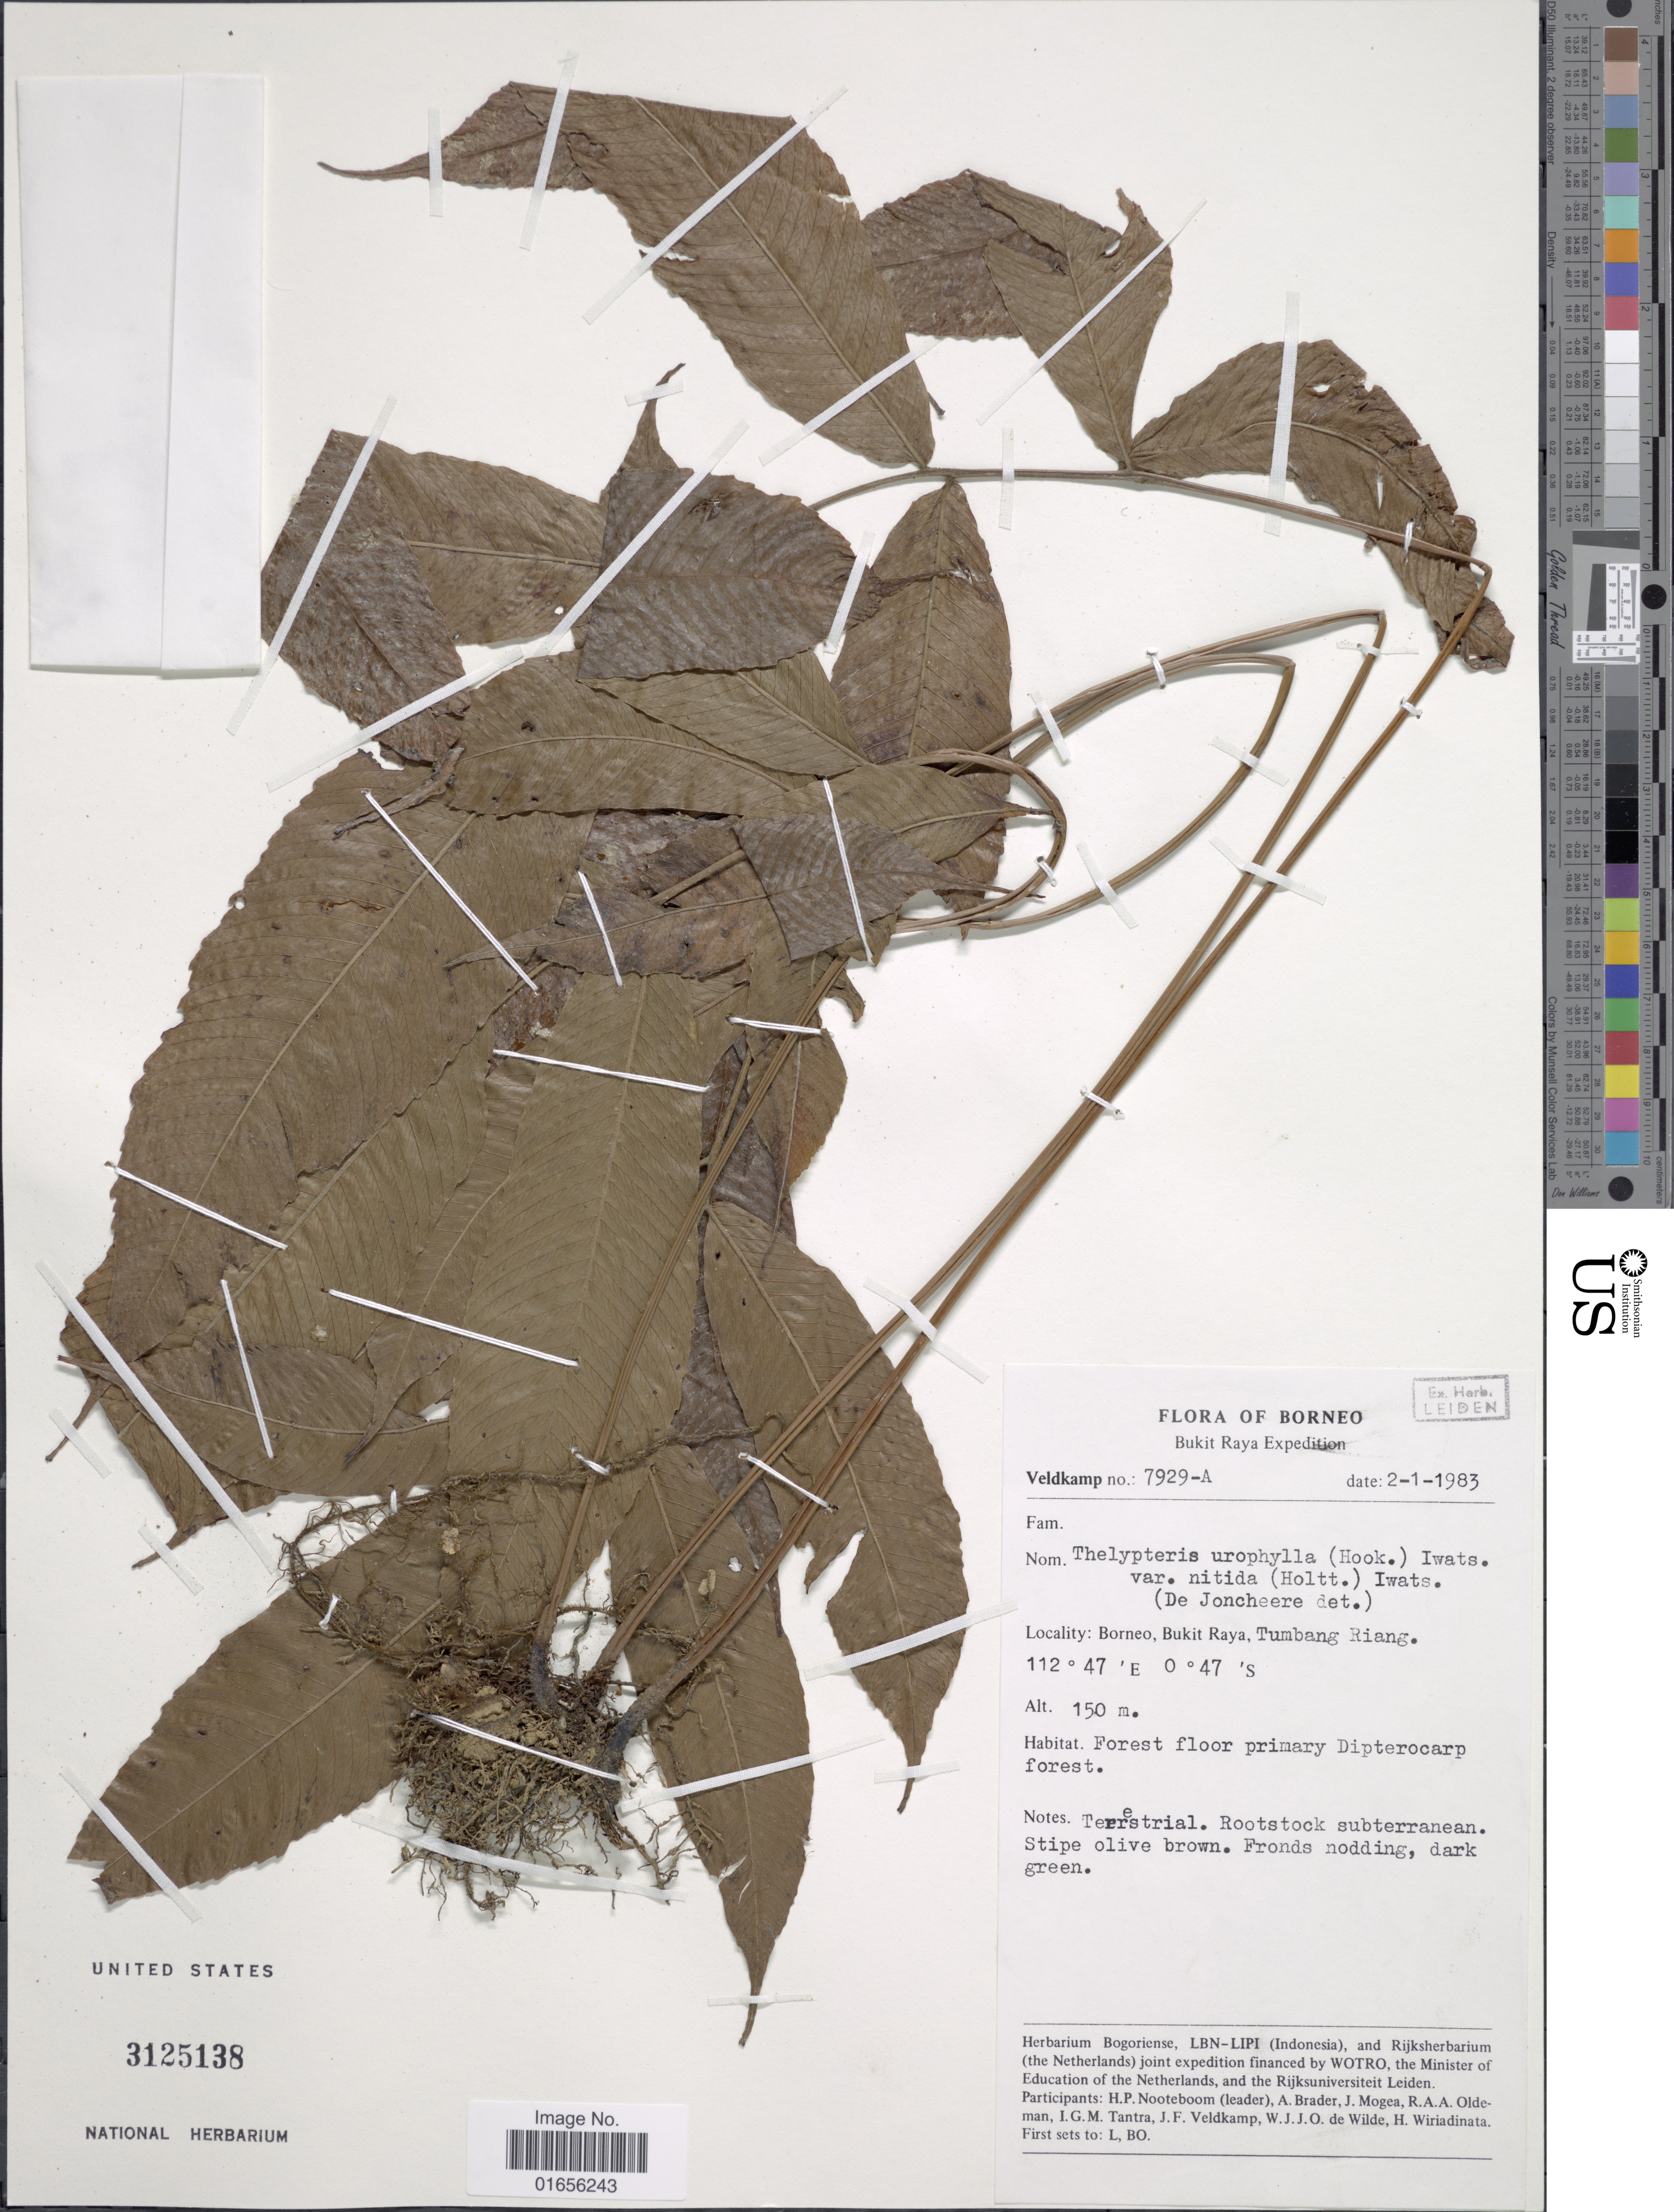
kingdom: Plantae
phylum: Tracheophyta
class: Polypodiopsida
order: Polypodiales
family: Thelypteridaceae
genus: Pronephrium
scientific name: Pronephrium nitidum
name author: Holttum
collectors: J. F. Veldkamp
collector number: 7929-A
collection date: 1983-01-02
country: Indonesia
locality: Borneo, Bukit Raya, Tumbang Riang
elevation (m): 150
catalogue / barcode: US 3125138